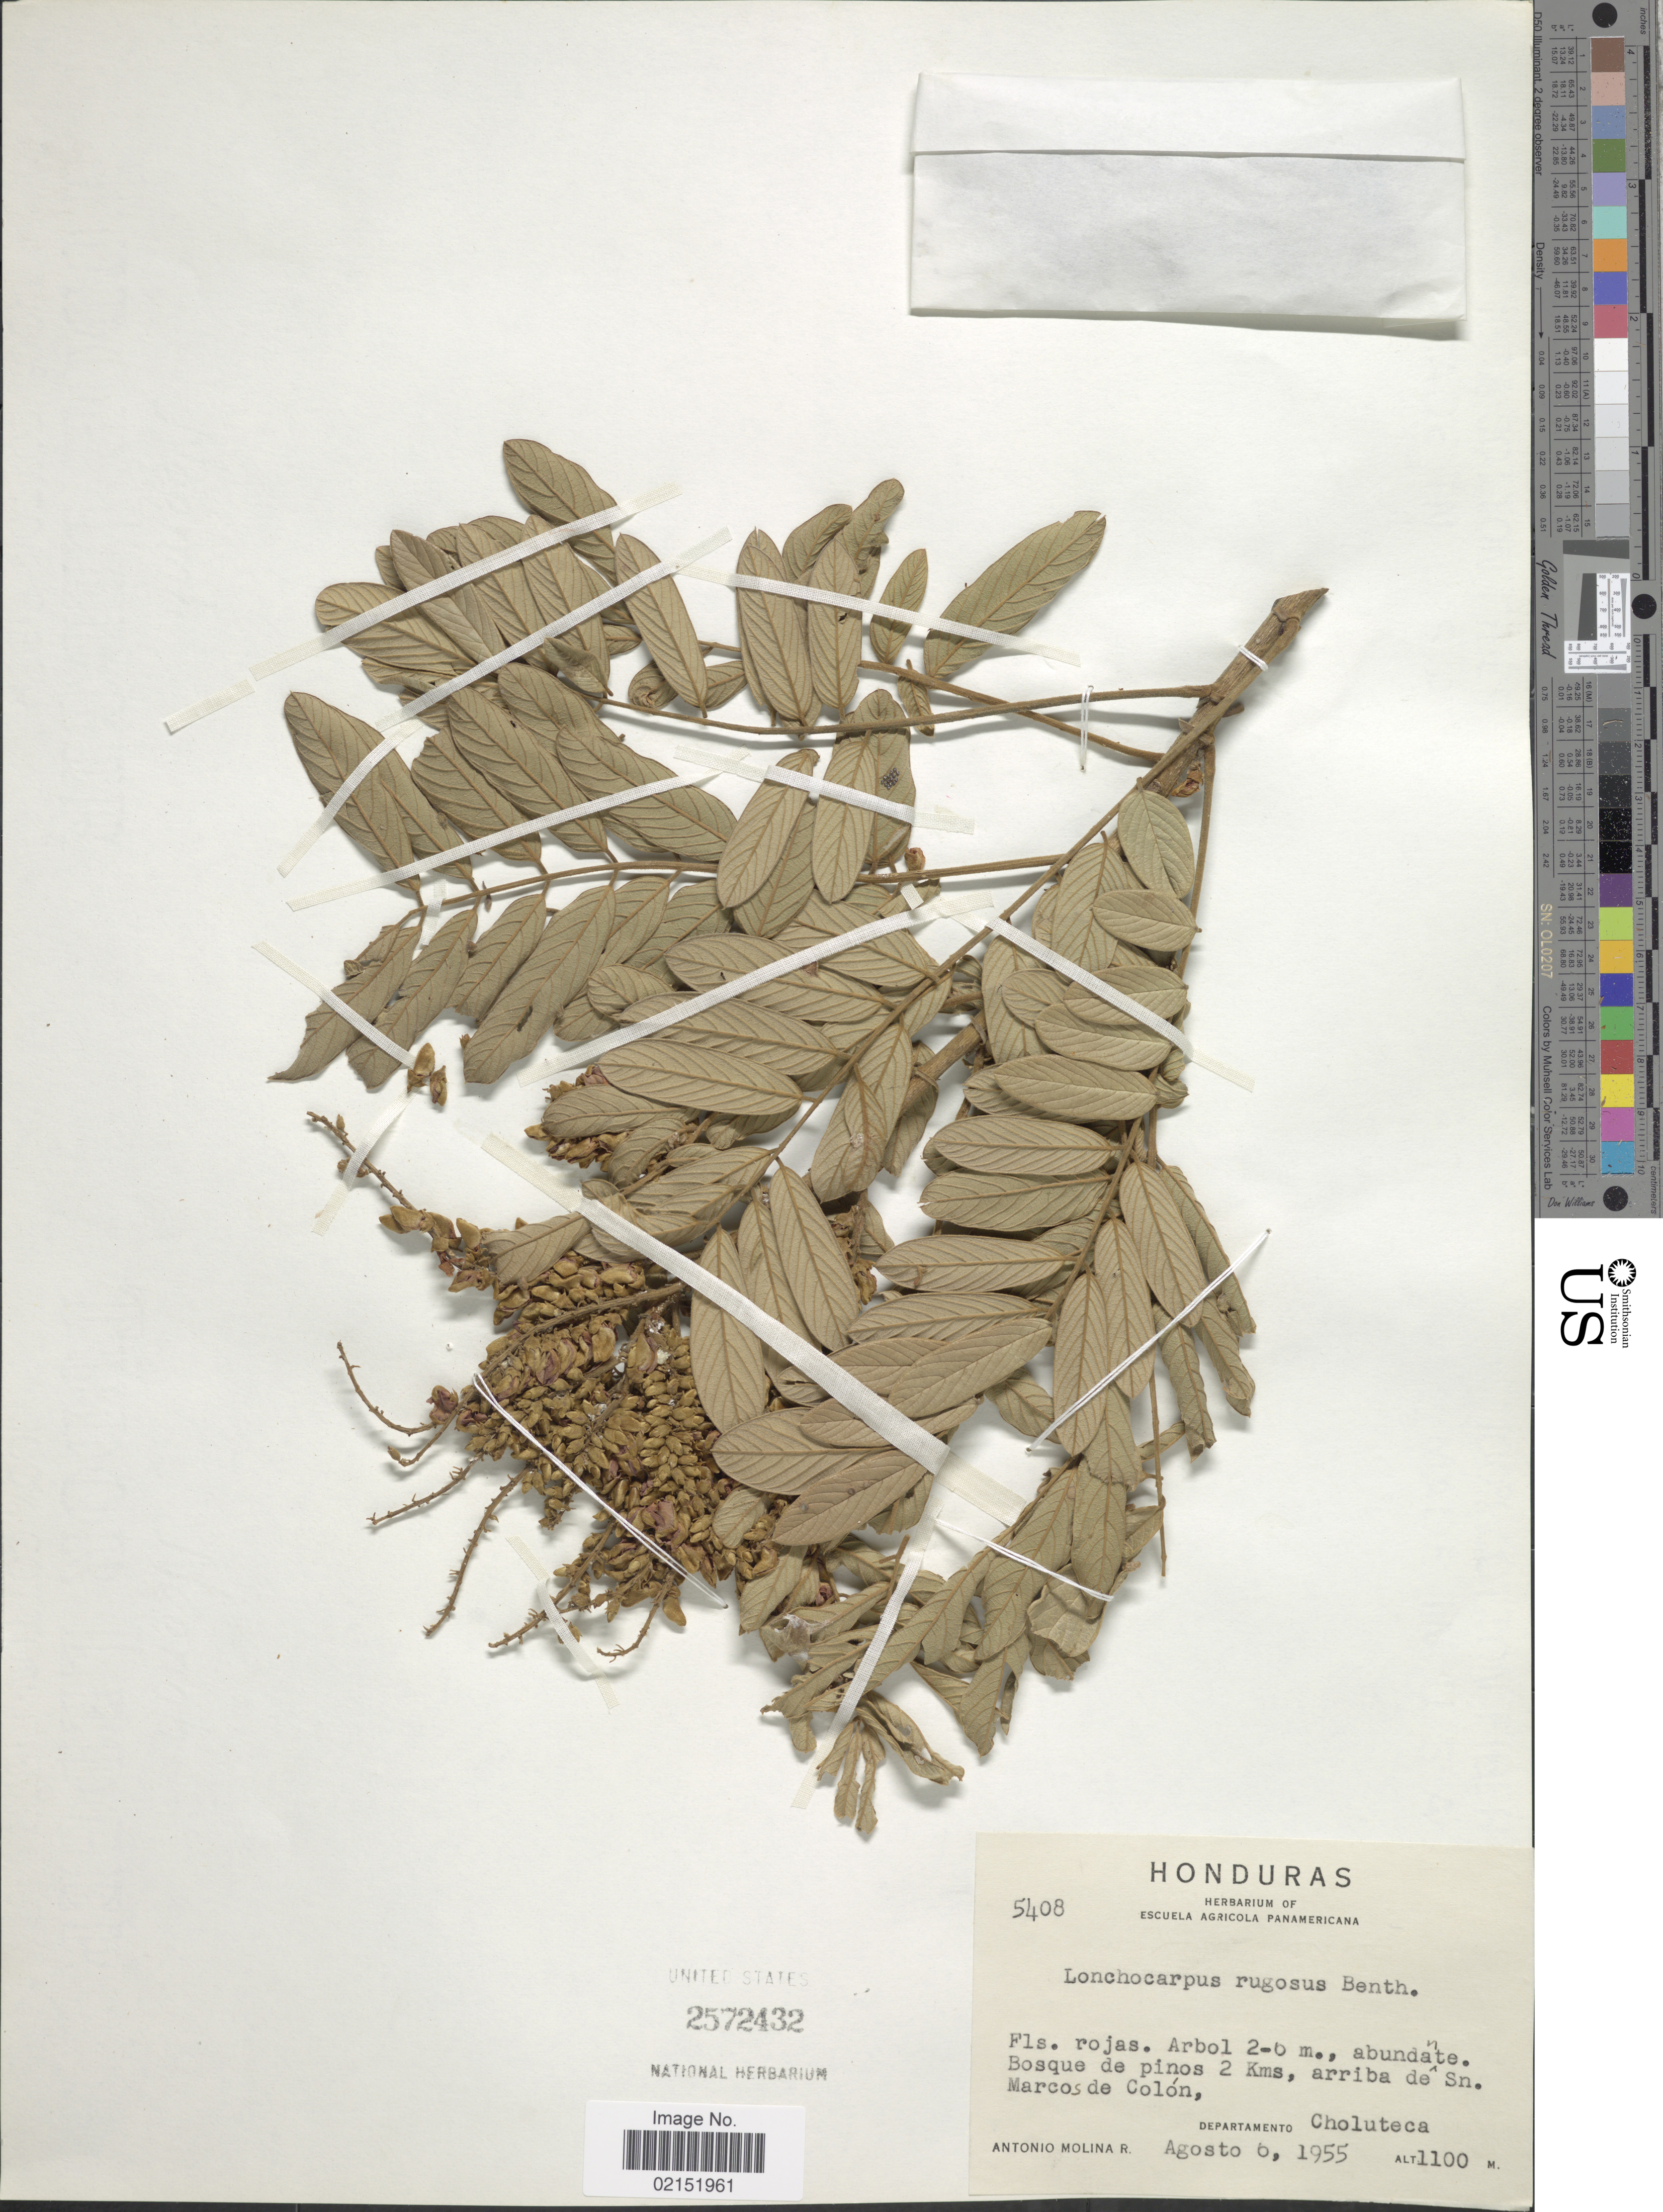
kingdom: Plantae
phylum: Tracheophyta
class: Magnoliopsida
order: Fabales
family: Fabaceae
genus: Lonchocarpus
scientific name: Lonchocarpus rugosus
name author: Benth.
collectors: A. Molina R.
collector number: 5408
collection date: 1955-08-06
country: Honduras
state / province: Choluteca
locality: Bosque de pinos 2 kms, arriba de Sn. Marcos de Colon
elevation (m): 1100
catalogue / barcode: US 2572432